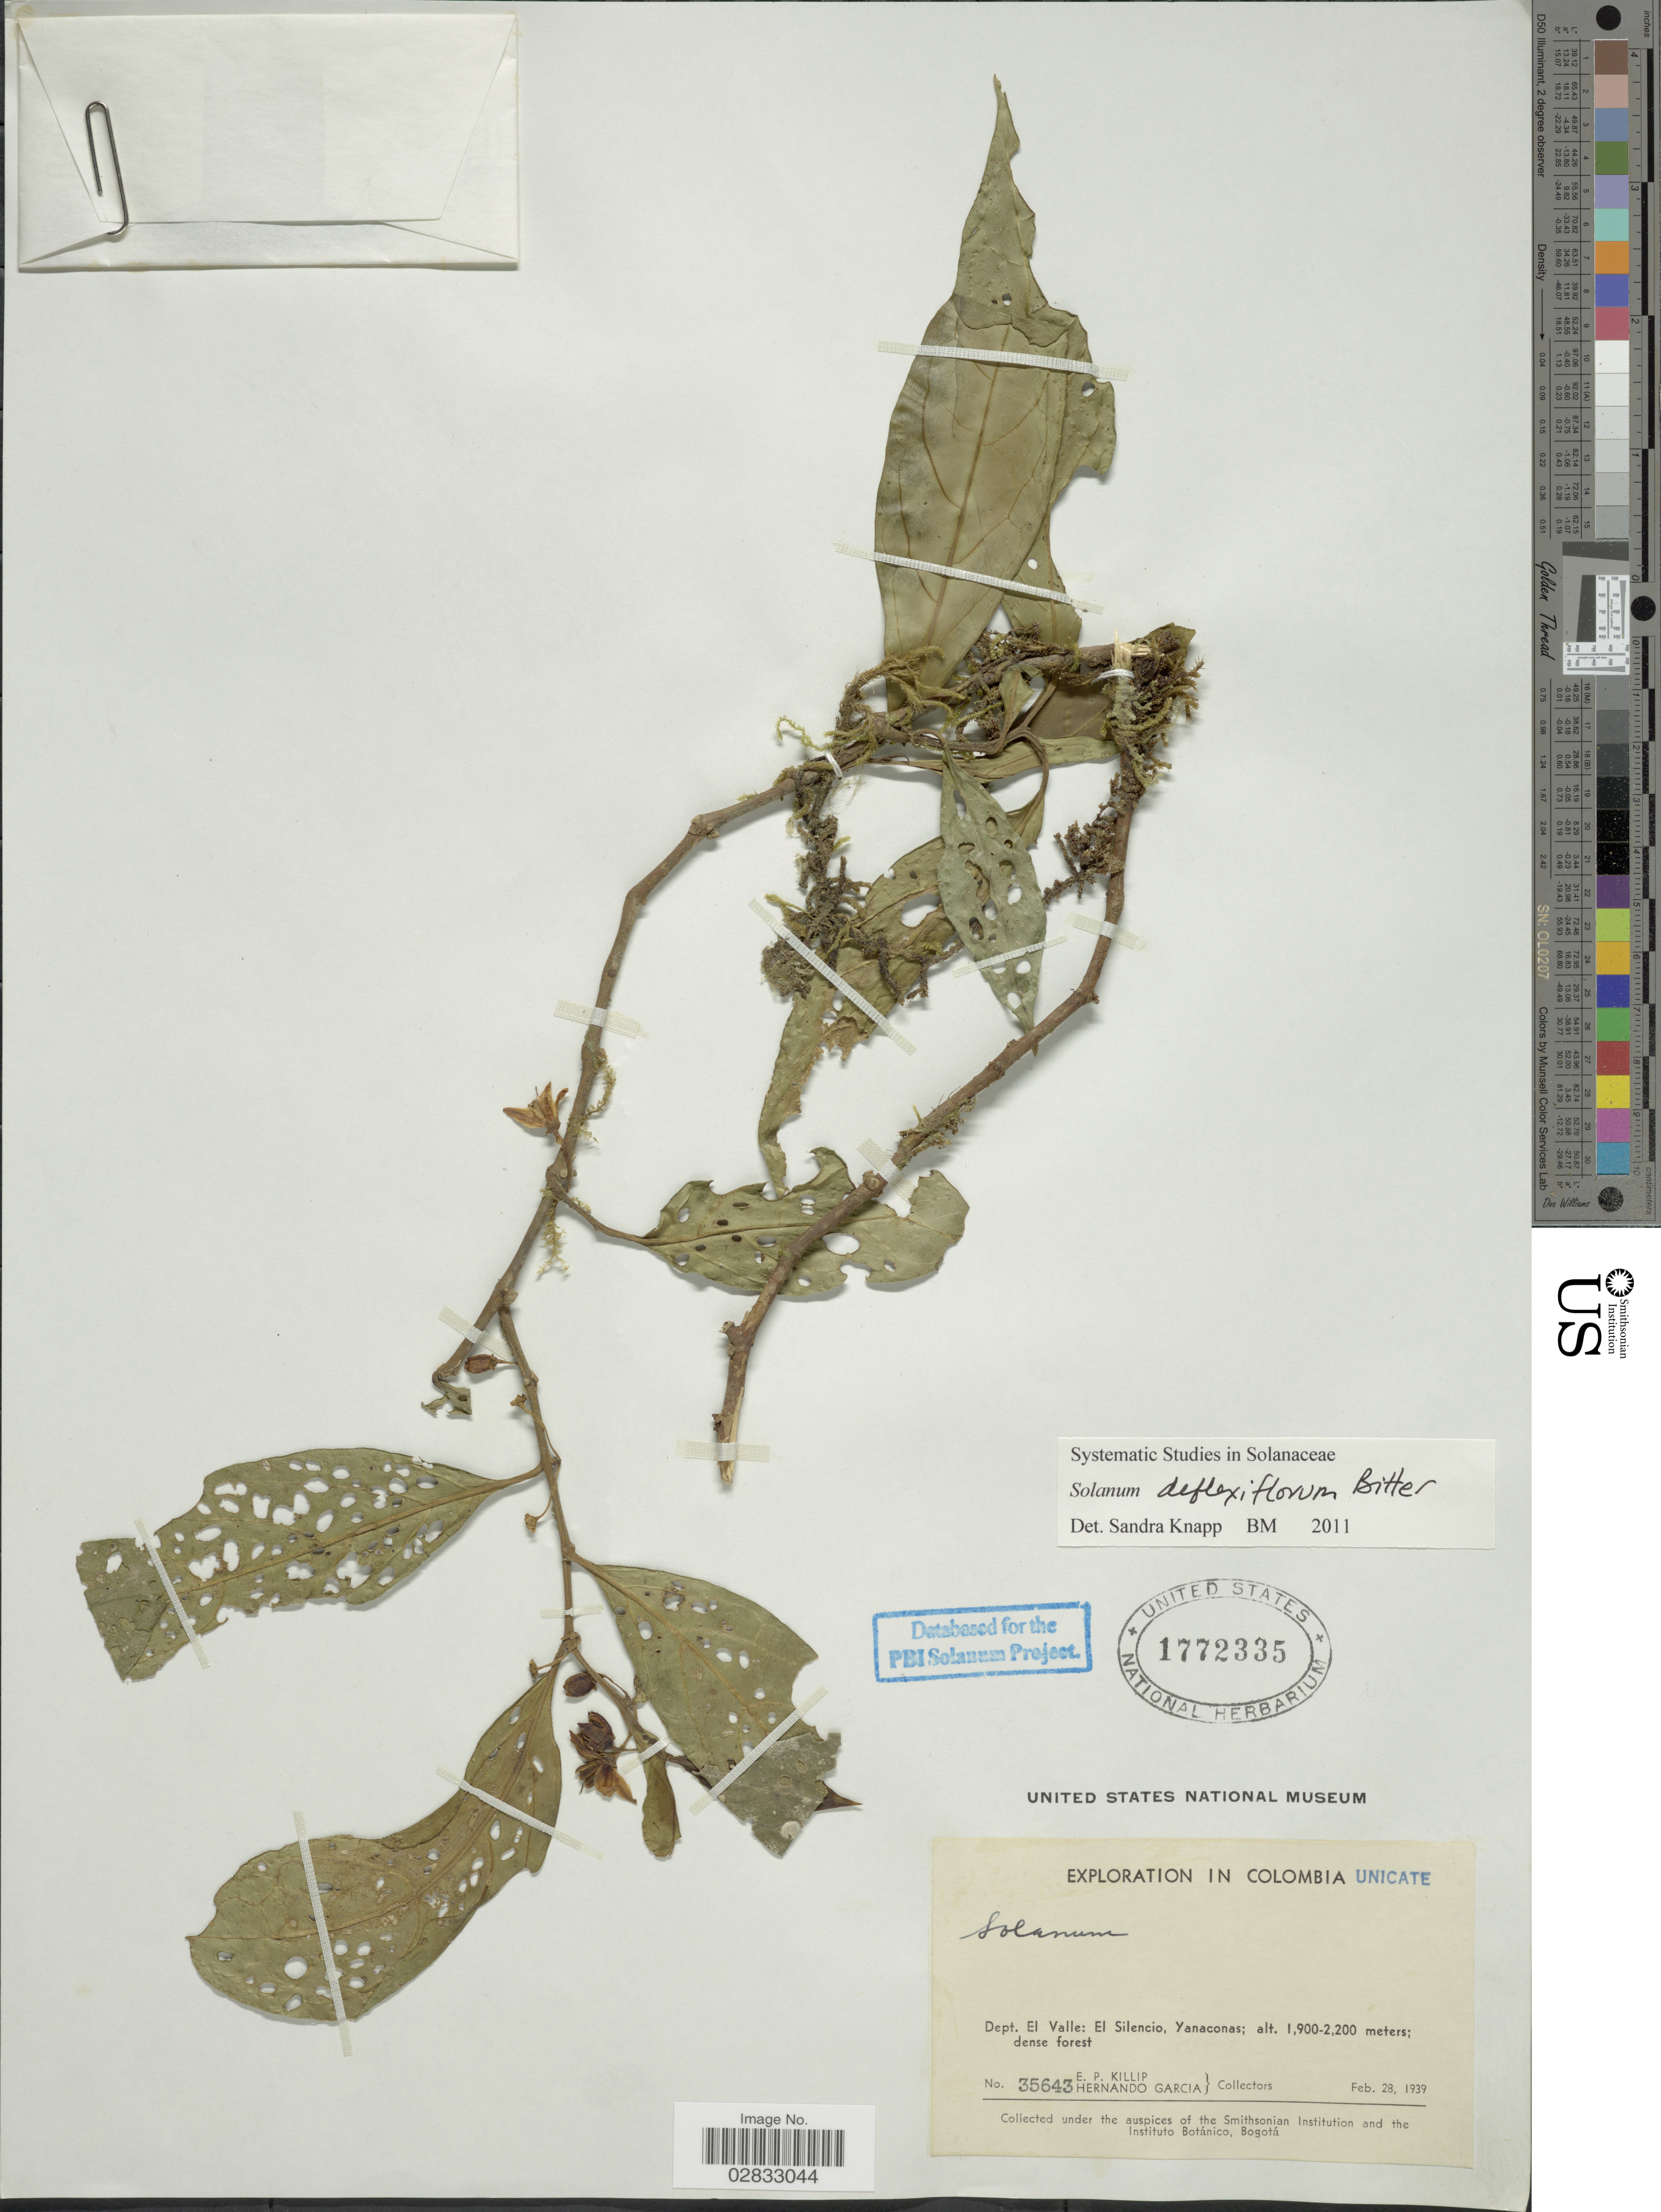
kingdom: Plantae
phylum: Tracheophyta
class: Magnoliopsida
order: Solanales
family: Solanaceae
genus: Solanum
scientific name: Solanum deflexiflorum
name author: Bitter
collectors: E. P. Killip & H. Garcia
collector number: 35643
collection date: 1939-02-28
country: Colombia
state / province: Valle del Cauca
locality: Dept. El Valle: El Silencio, Yanaconas.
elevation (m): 1900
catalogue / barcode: US 1772335